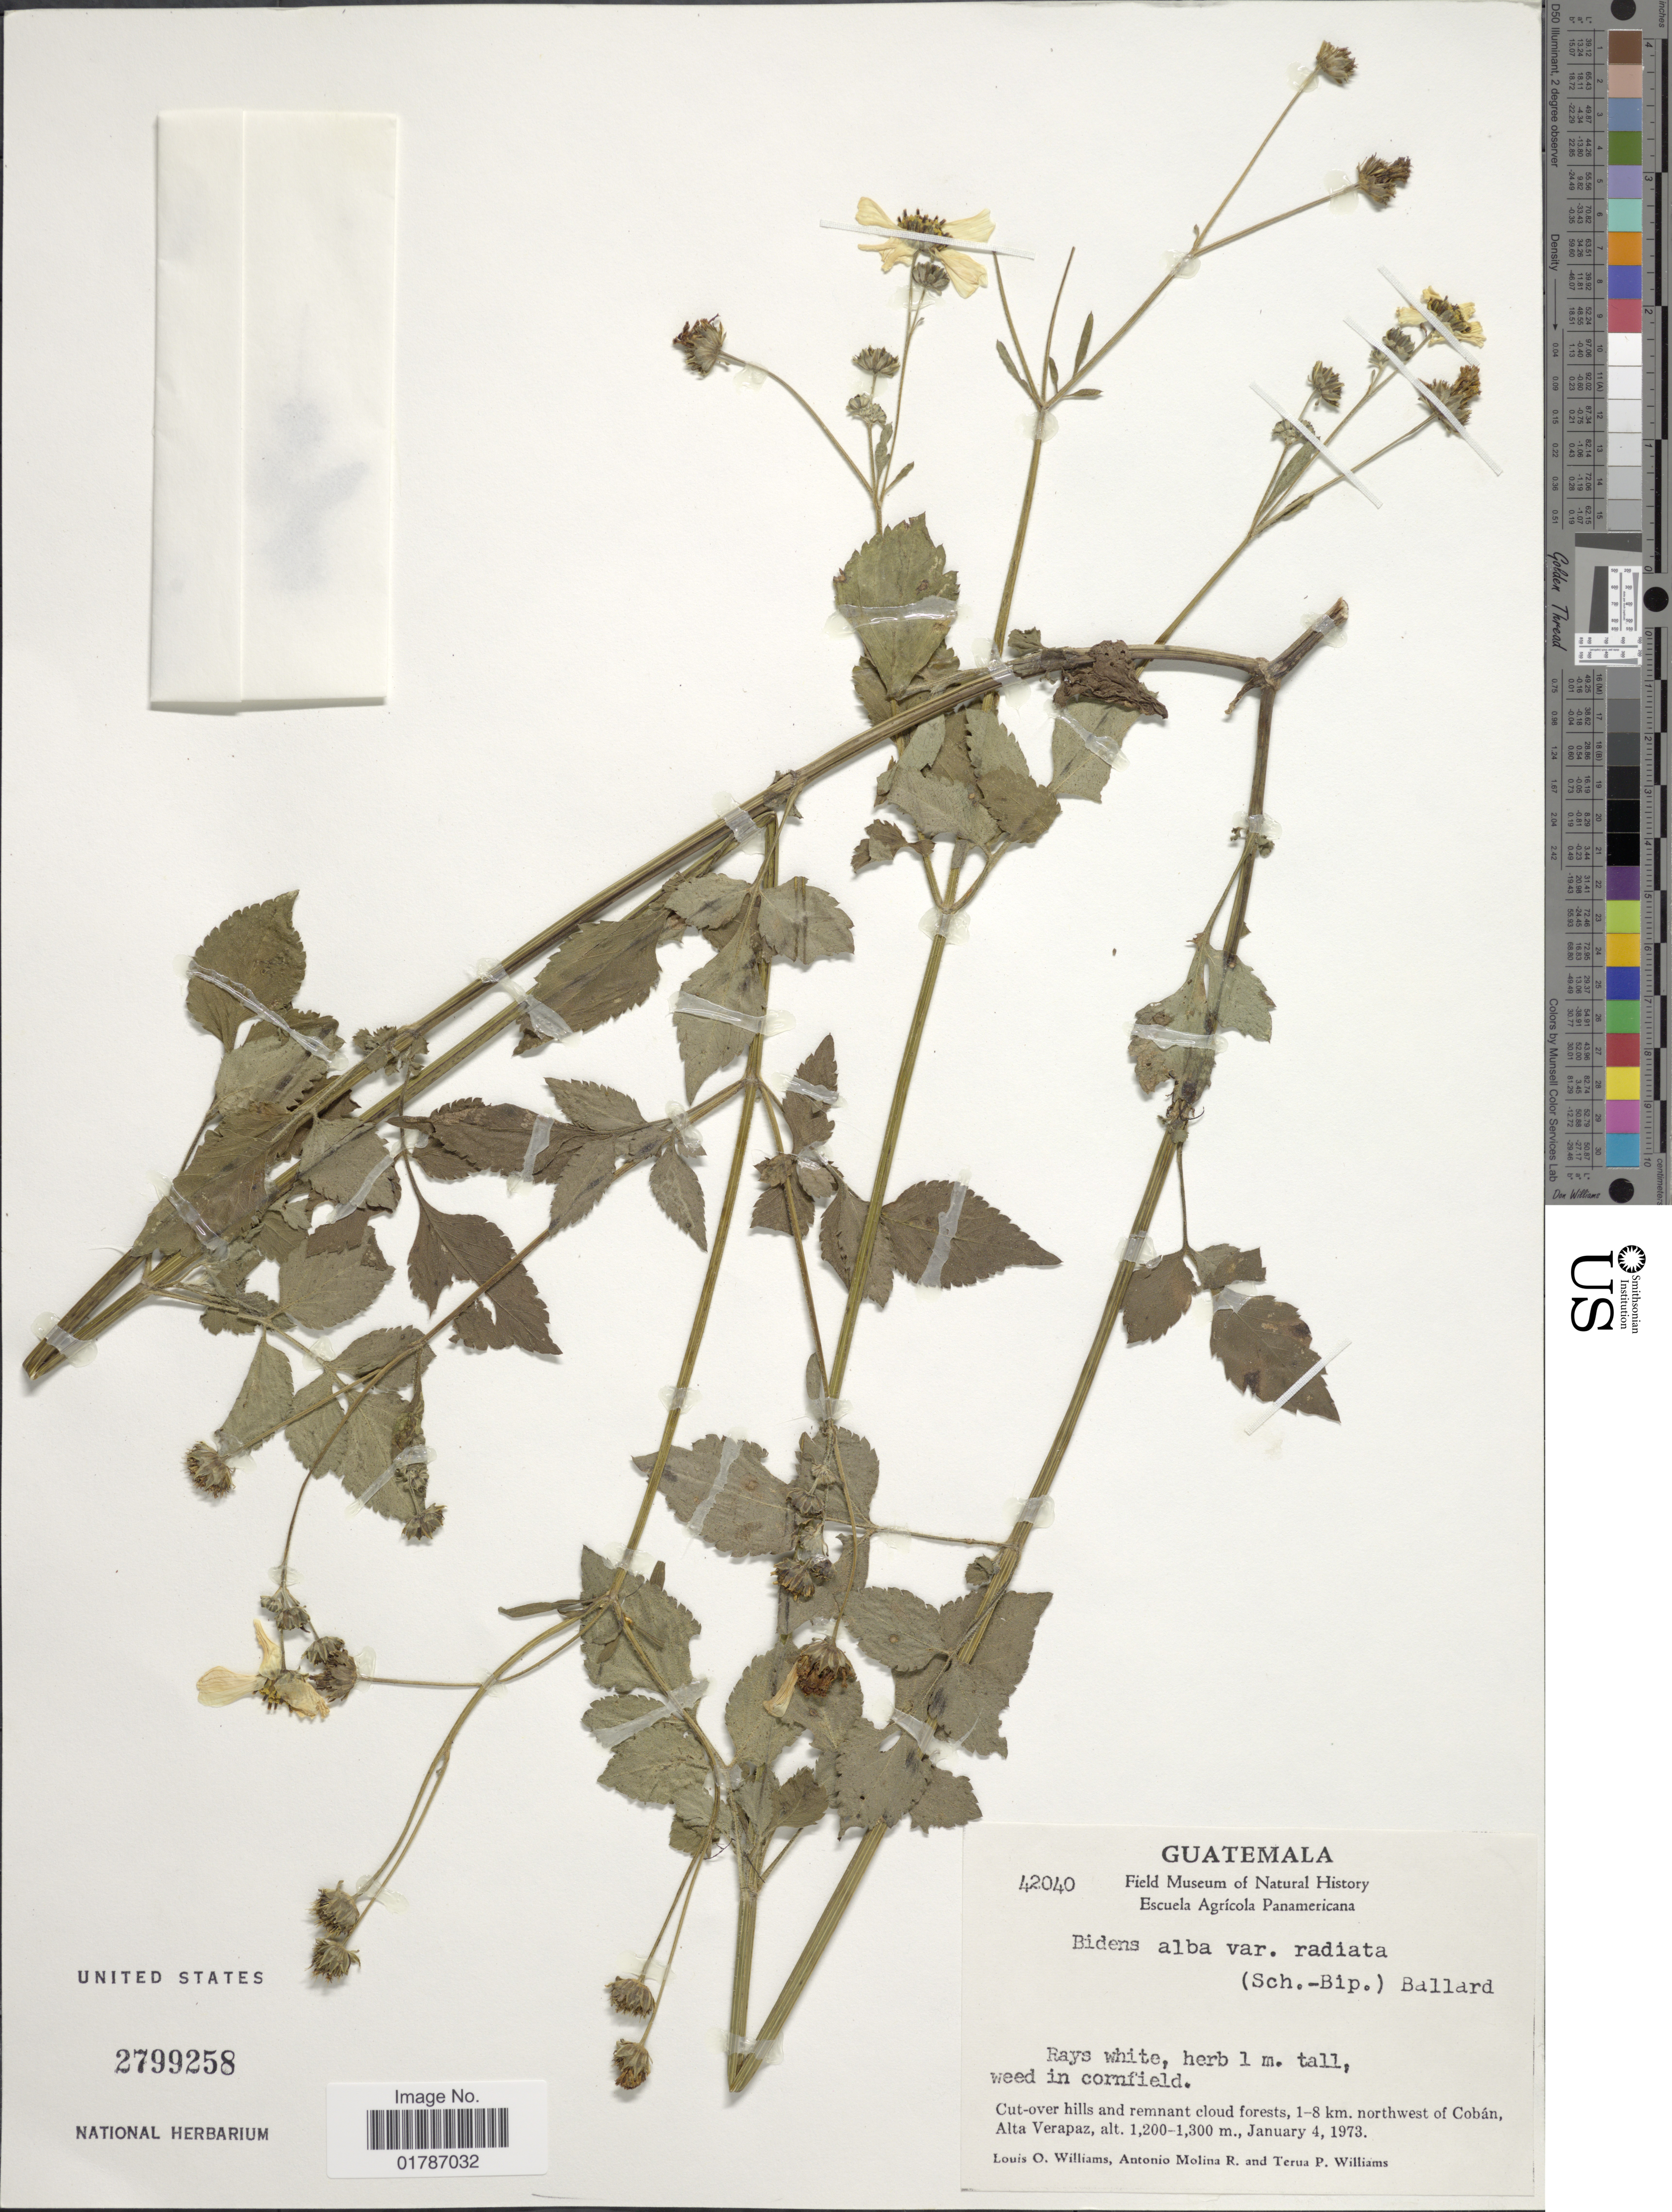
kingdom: Plantae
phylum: Tracheophyta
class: Magnoliopsida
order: Asterales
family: Asteraceae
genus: Bidens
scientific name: Bidens alba var. radiata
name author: (Sch. Bip.) R.E. Ballard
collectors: L. O. Williams, A. Molina R. & T. P. Williams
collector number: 42040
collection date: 1973-01-04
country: Guatemala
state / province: Alta Verapaz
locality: Cut-over hills and remnant cloud forests, 1-8 km. northwest of Coban, Alta Verapaz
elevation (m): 1200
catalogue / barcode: US 2799258